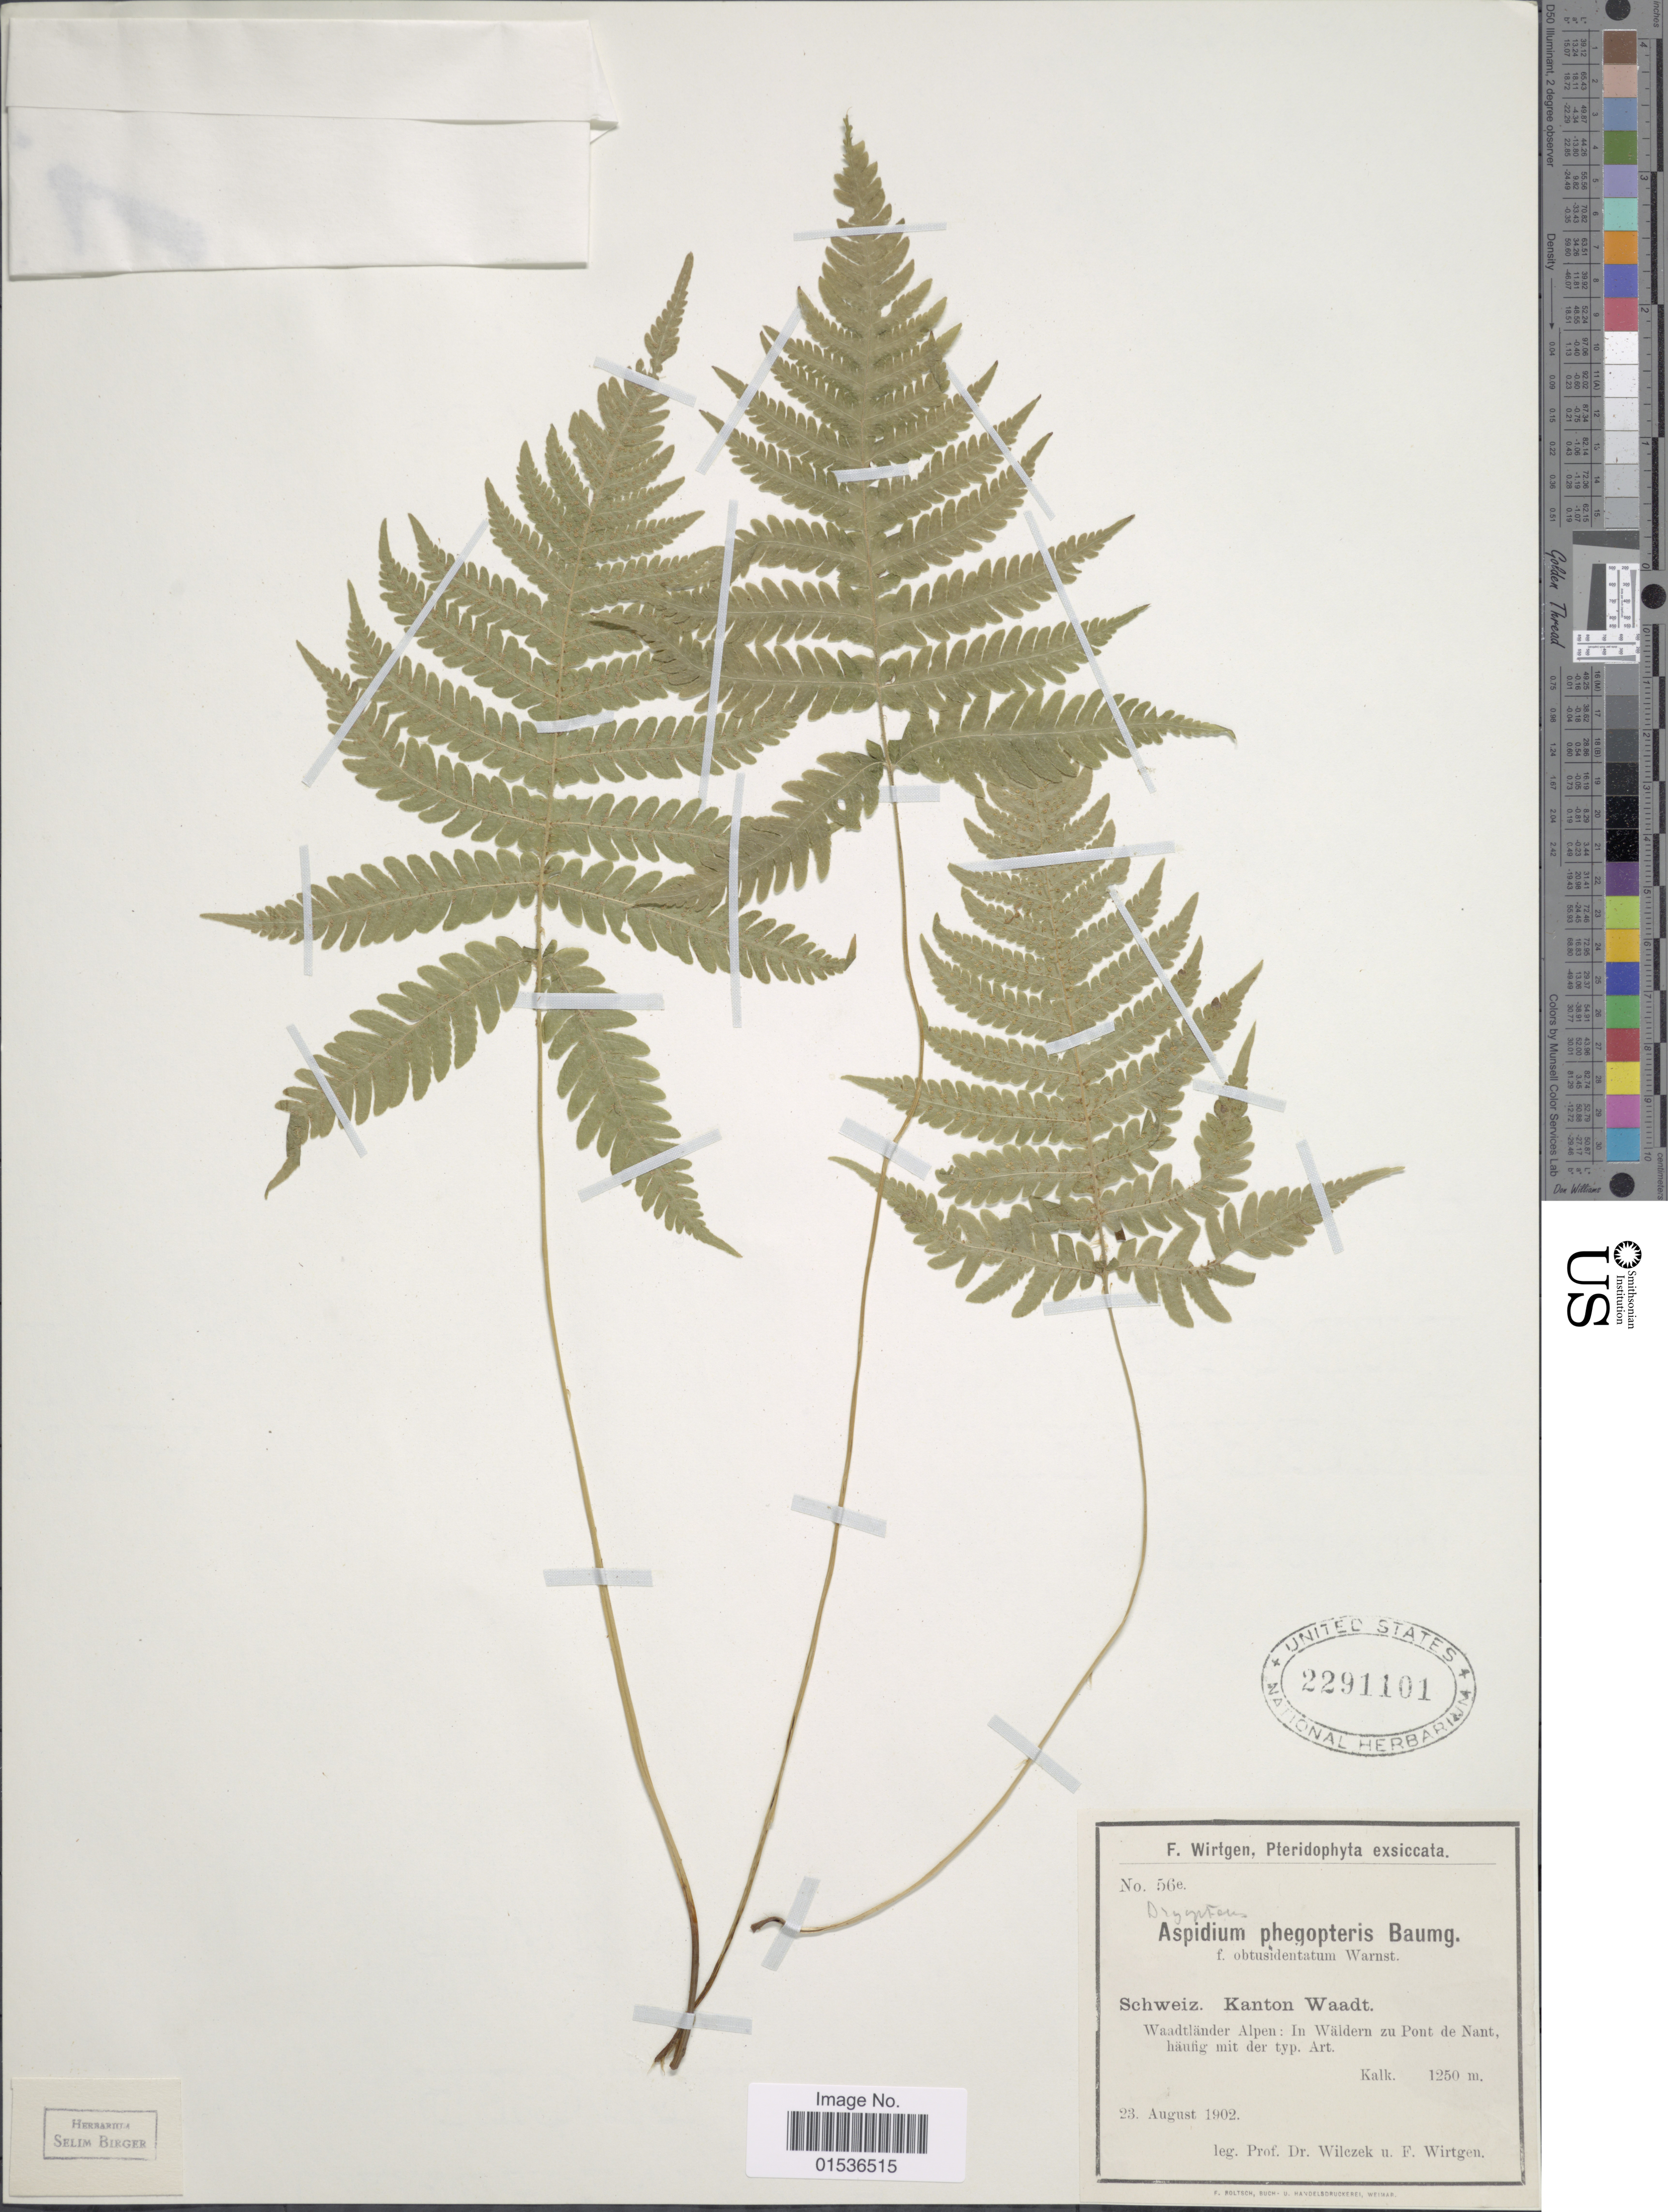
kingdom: Plantae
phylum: Tracheophyta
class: Polypodiopsida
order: Polypodiales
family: Thelypteridaceae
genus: Phegopteris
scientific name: Phegopteris connectilis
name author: (Michx.) Watt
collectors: Wilczek & F. Wirtgen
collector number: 56e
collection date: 1902-08-23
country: Switzerland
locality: Schweiz. Kanton Waadt, Waadtlander Alpen: In Waldern zu Pont de Nant.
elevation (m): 1250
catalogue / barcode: US 2291101